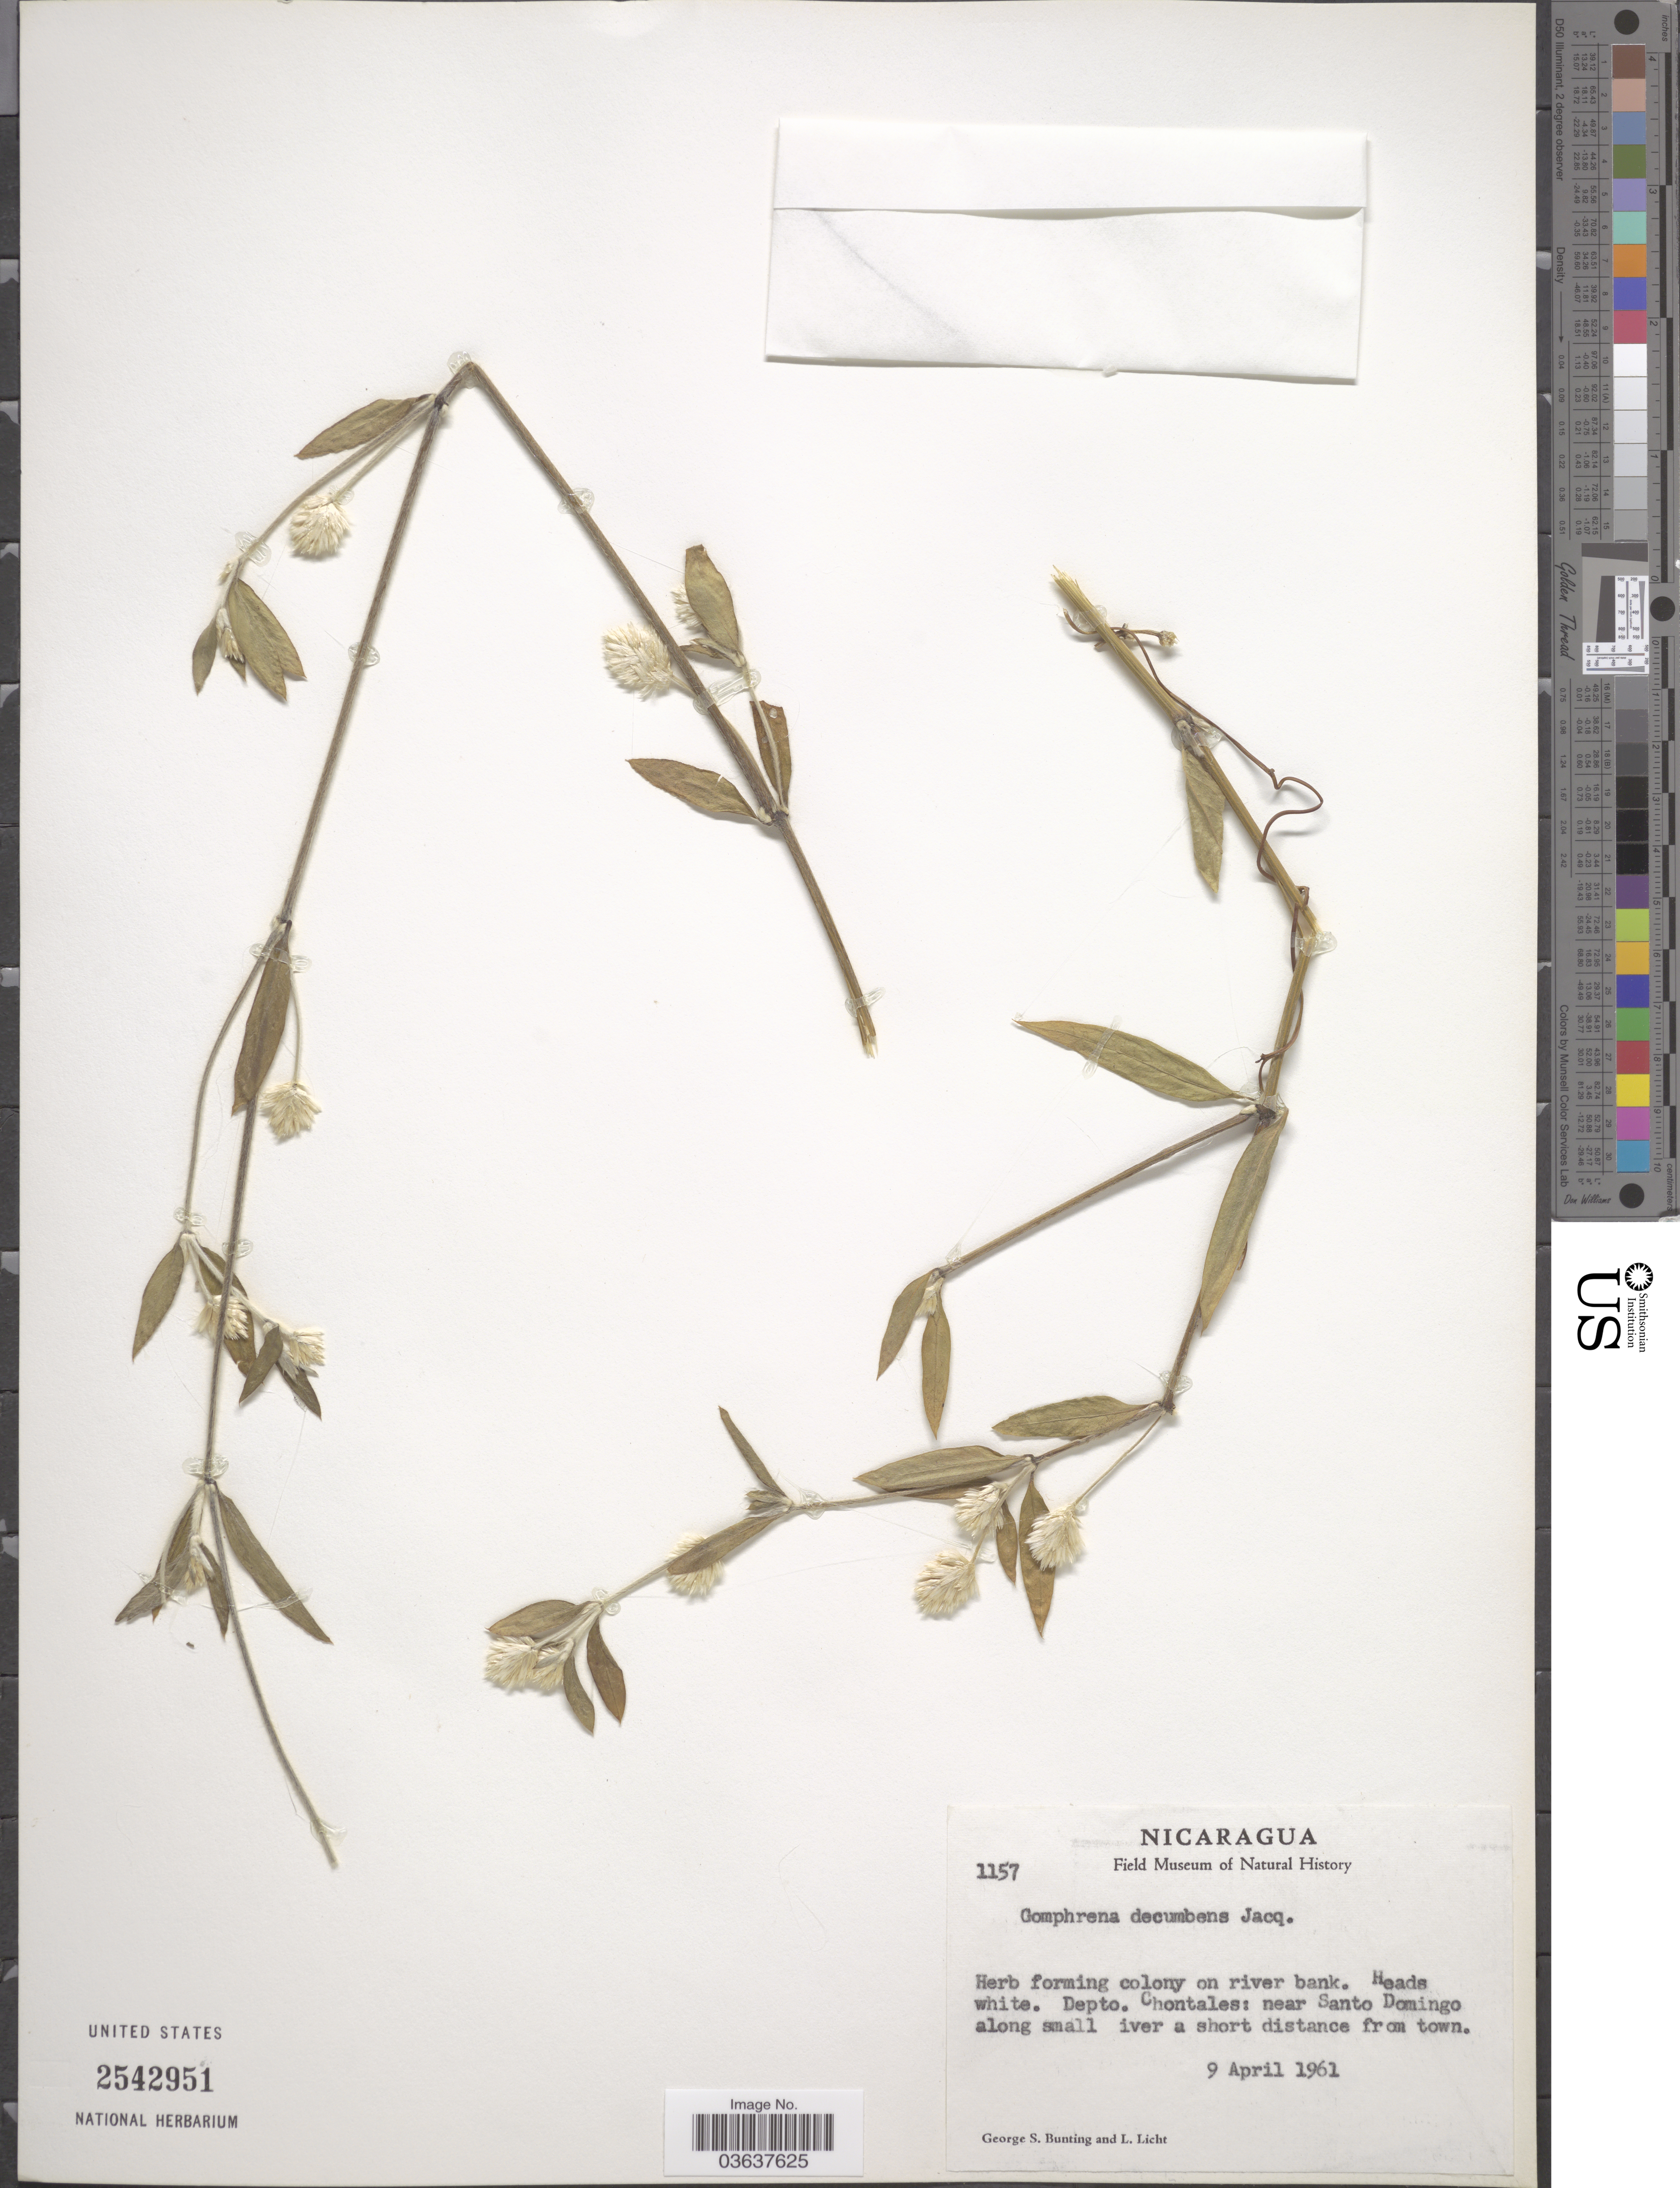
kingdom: Plantae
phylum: Tracheophyta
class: Magnoliopsida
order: Caryophyllales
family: Amaranthaceae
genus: Gomphrena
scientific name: Gomphrena decumbens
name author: Jacq.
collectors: G. S. Bunting & L. Licht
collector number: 1157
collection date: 1961-04-09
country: Nicaragua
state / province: Chontales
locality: Depto. Chontales: near Santo Domingo along small iver a short distance from town.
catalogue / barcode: US 2542951